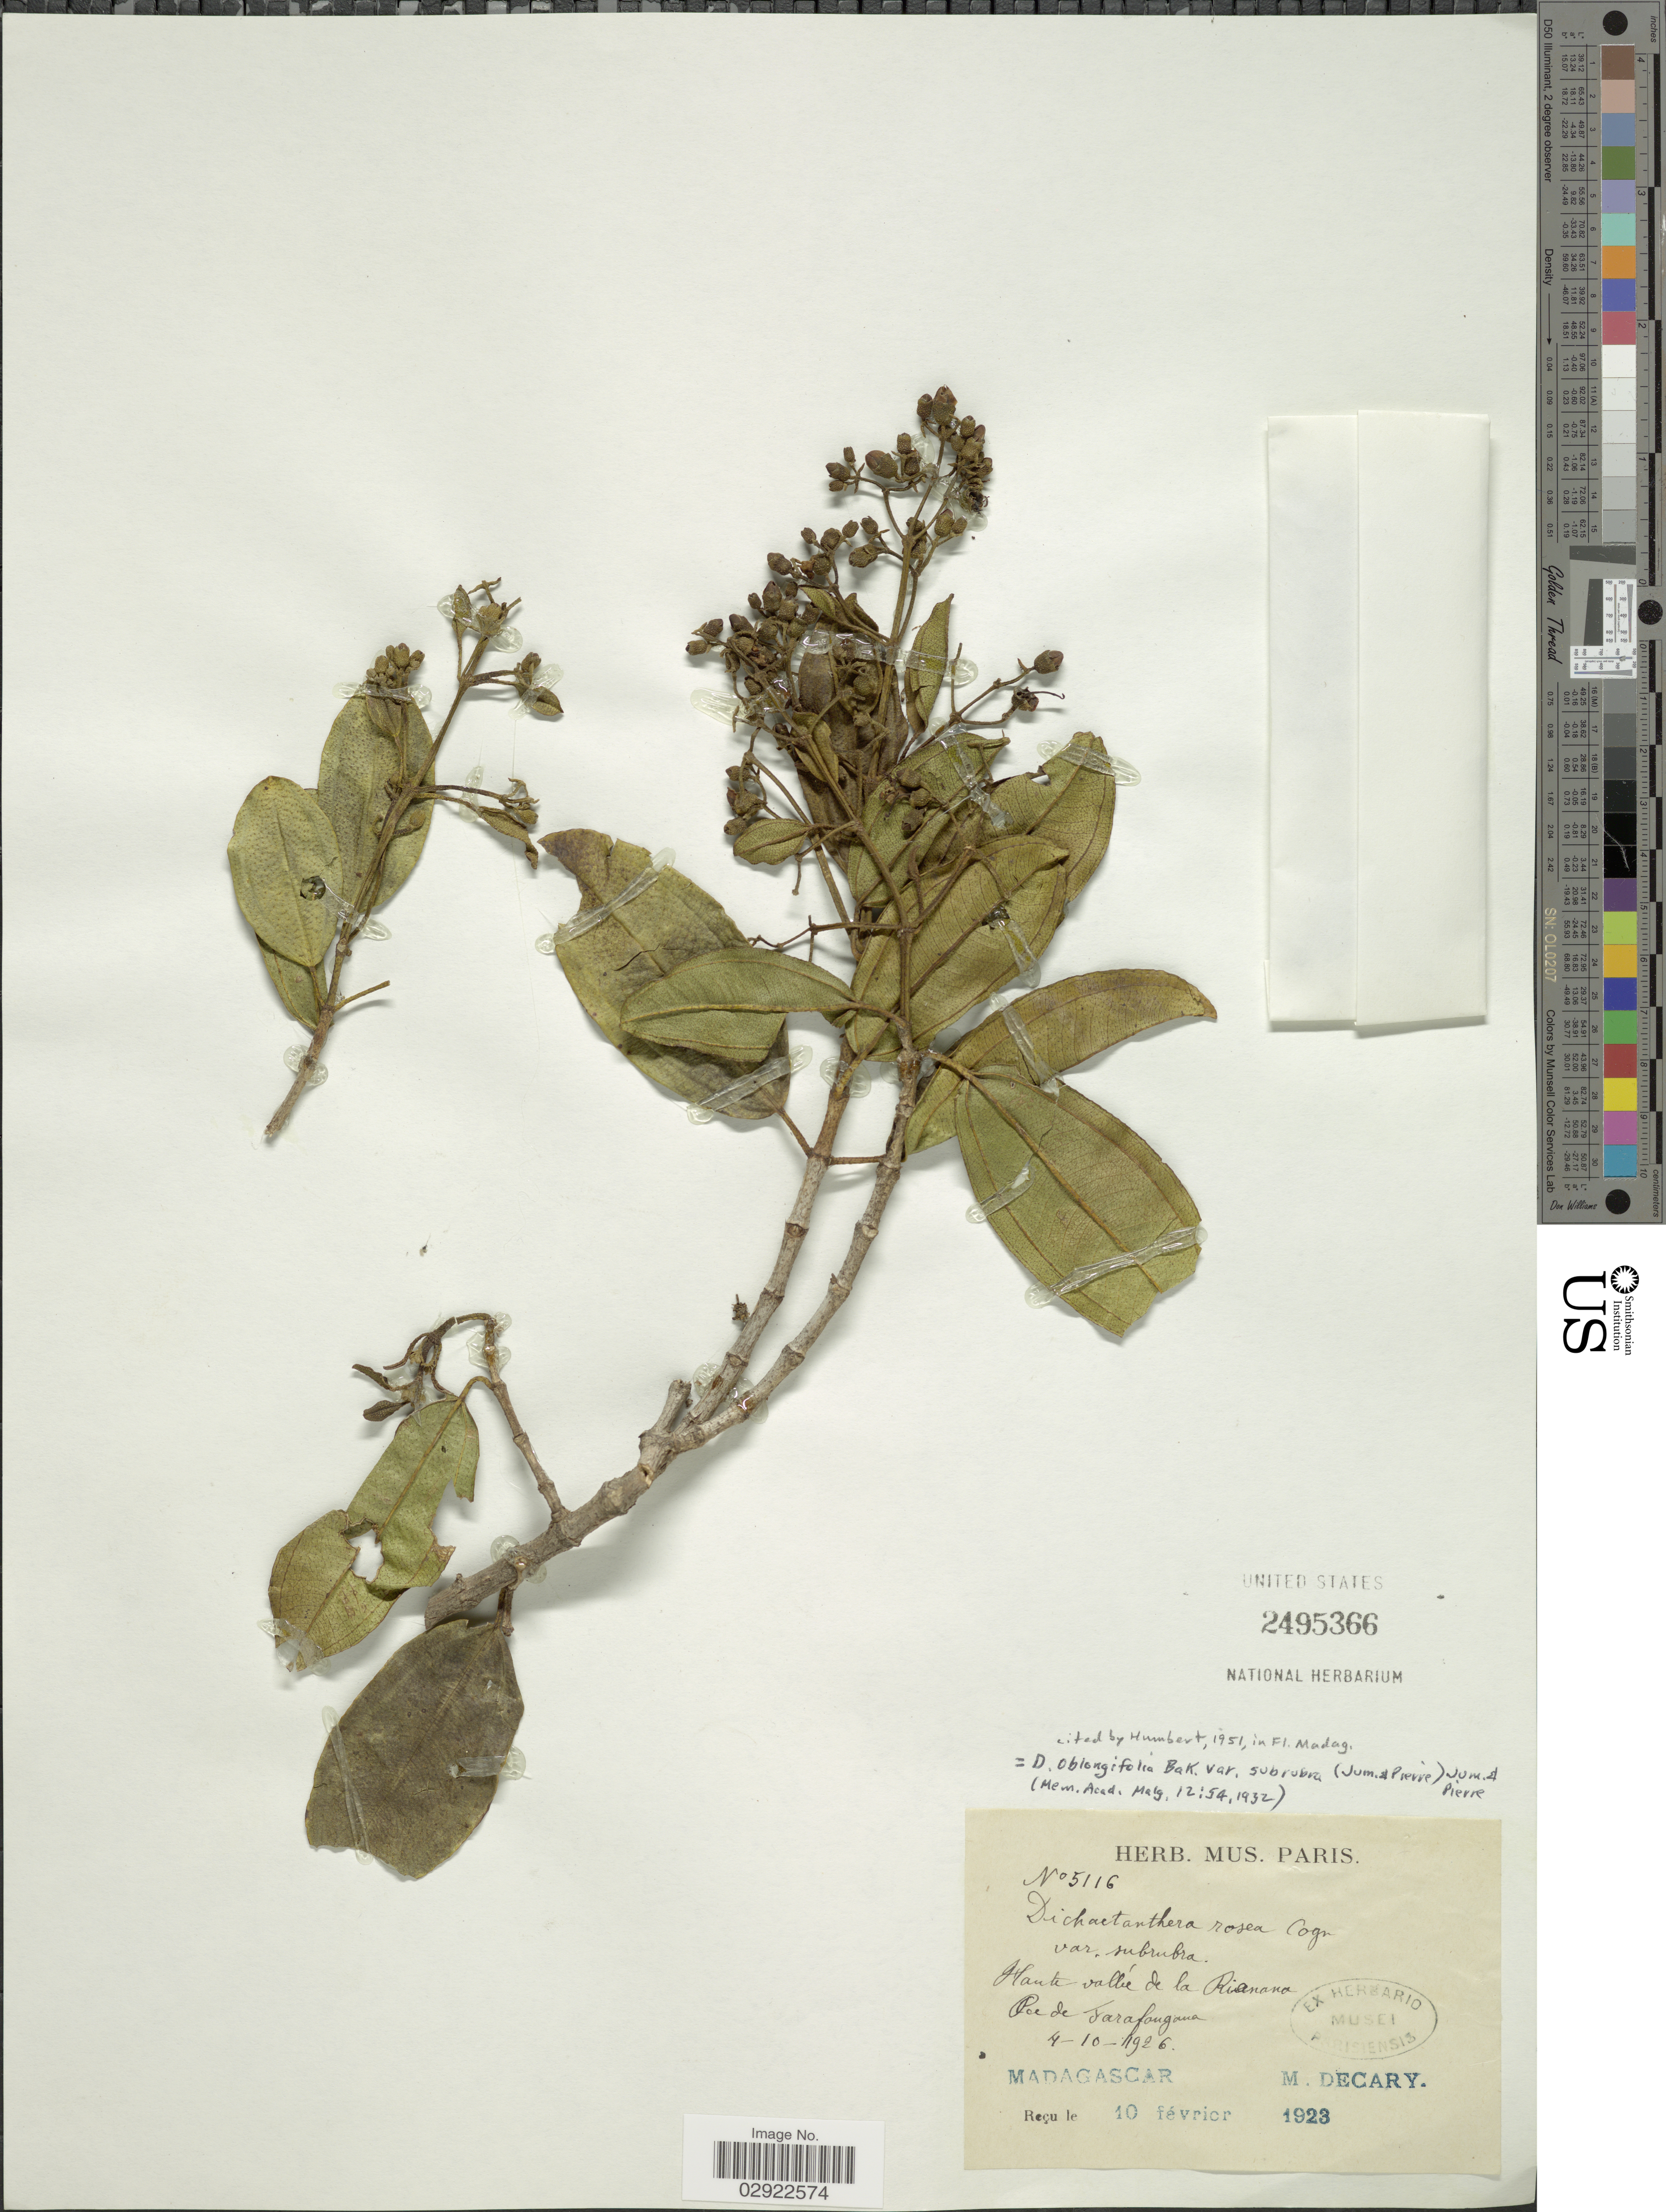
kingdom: Plantae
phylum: Tracheophyta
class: Magnoliopsida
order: Myrtales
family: Melastomataceae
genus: Dichaetanthera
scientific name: Dichaetanthera oblongifolia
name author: Baker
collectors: R. Decary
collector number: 5116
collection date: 1926-10-04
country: Madagascar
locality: Haute vallée de la Rienana. Pce de Farafangana. [High valley of the Rienana. Province of Farafangana.]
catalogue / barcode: US 2495366